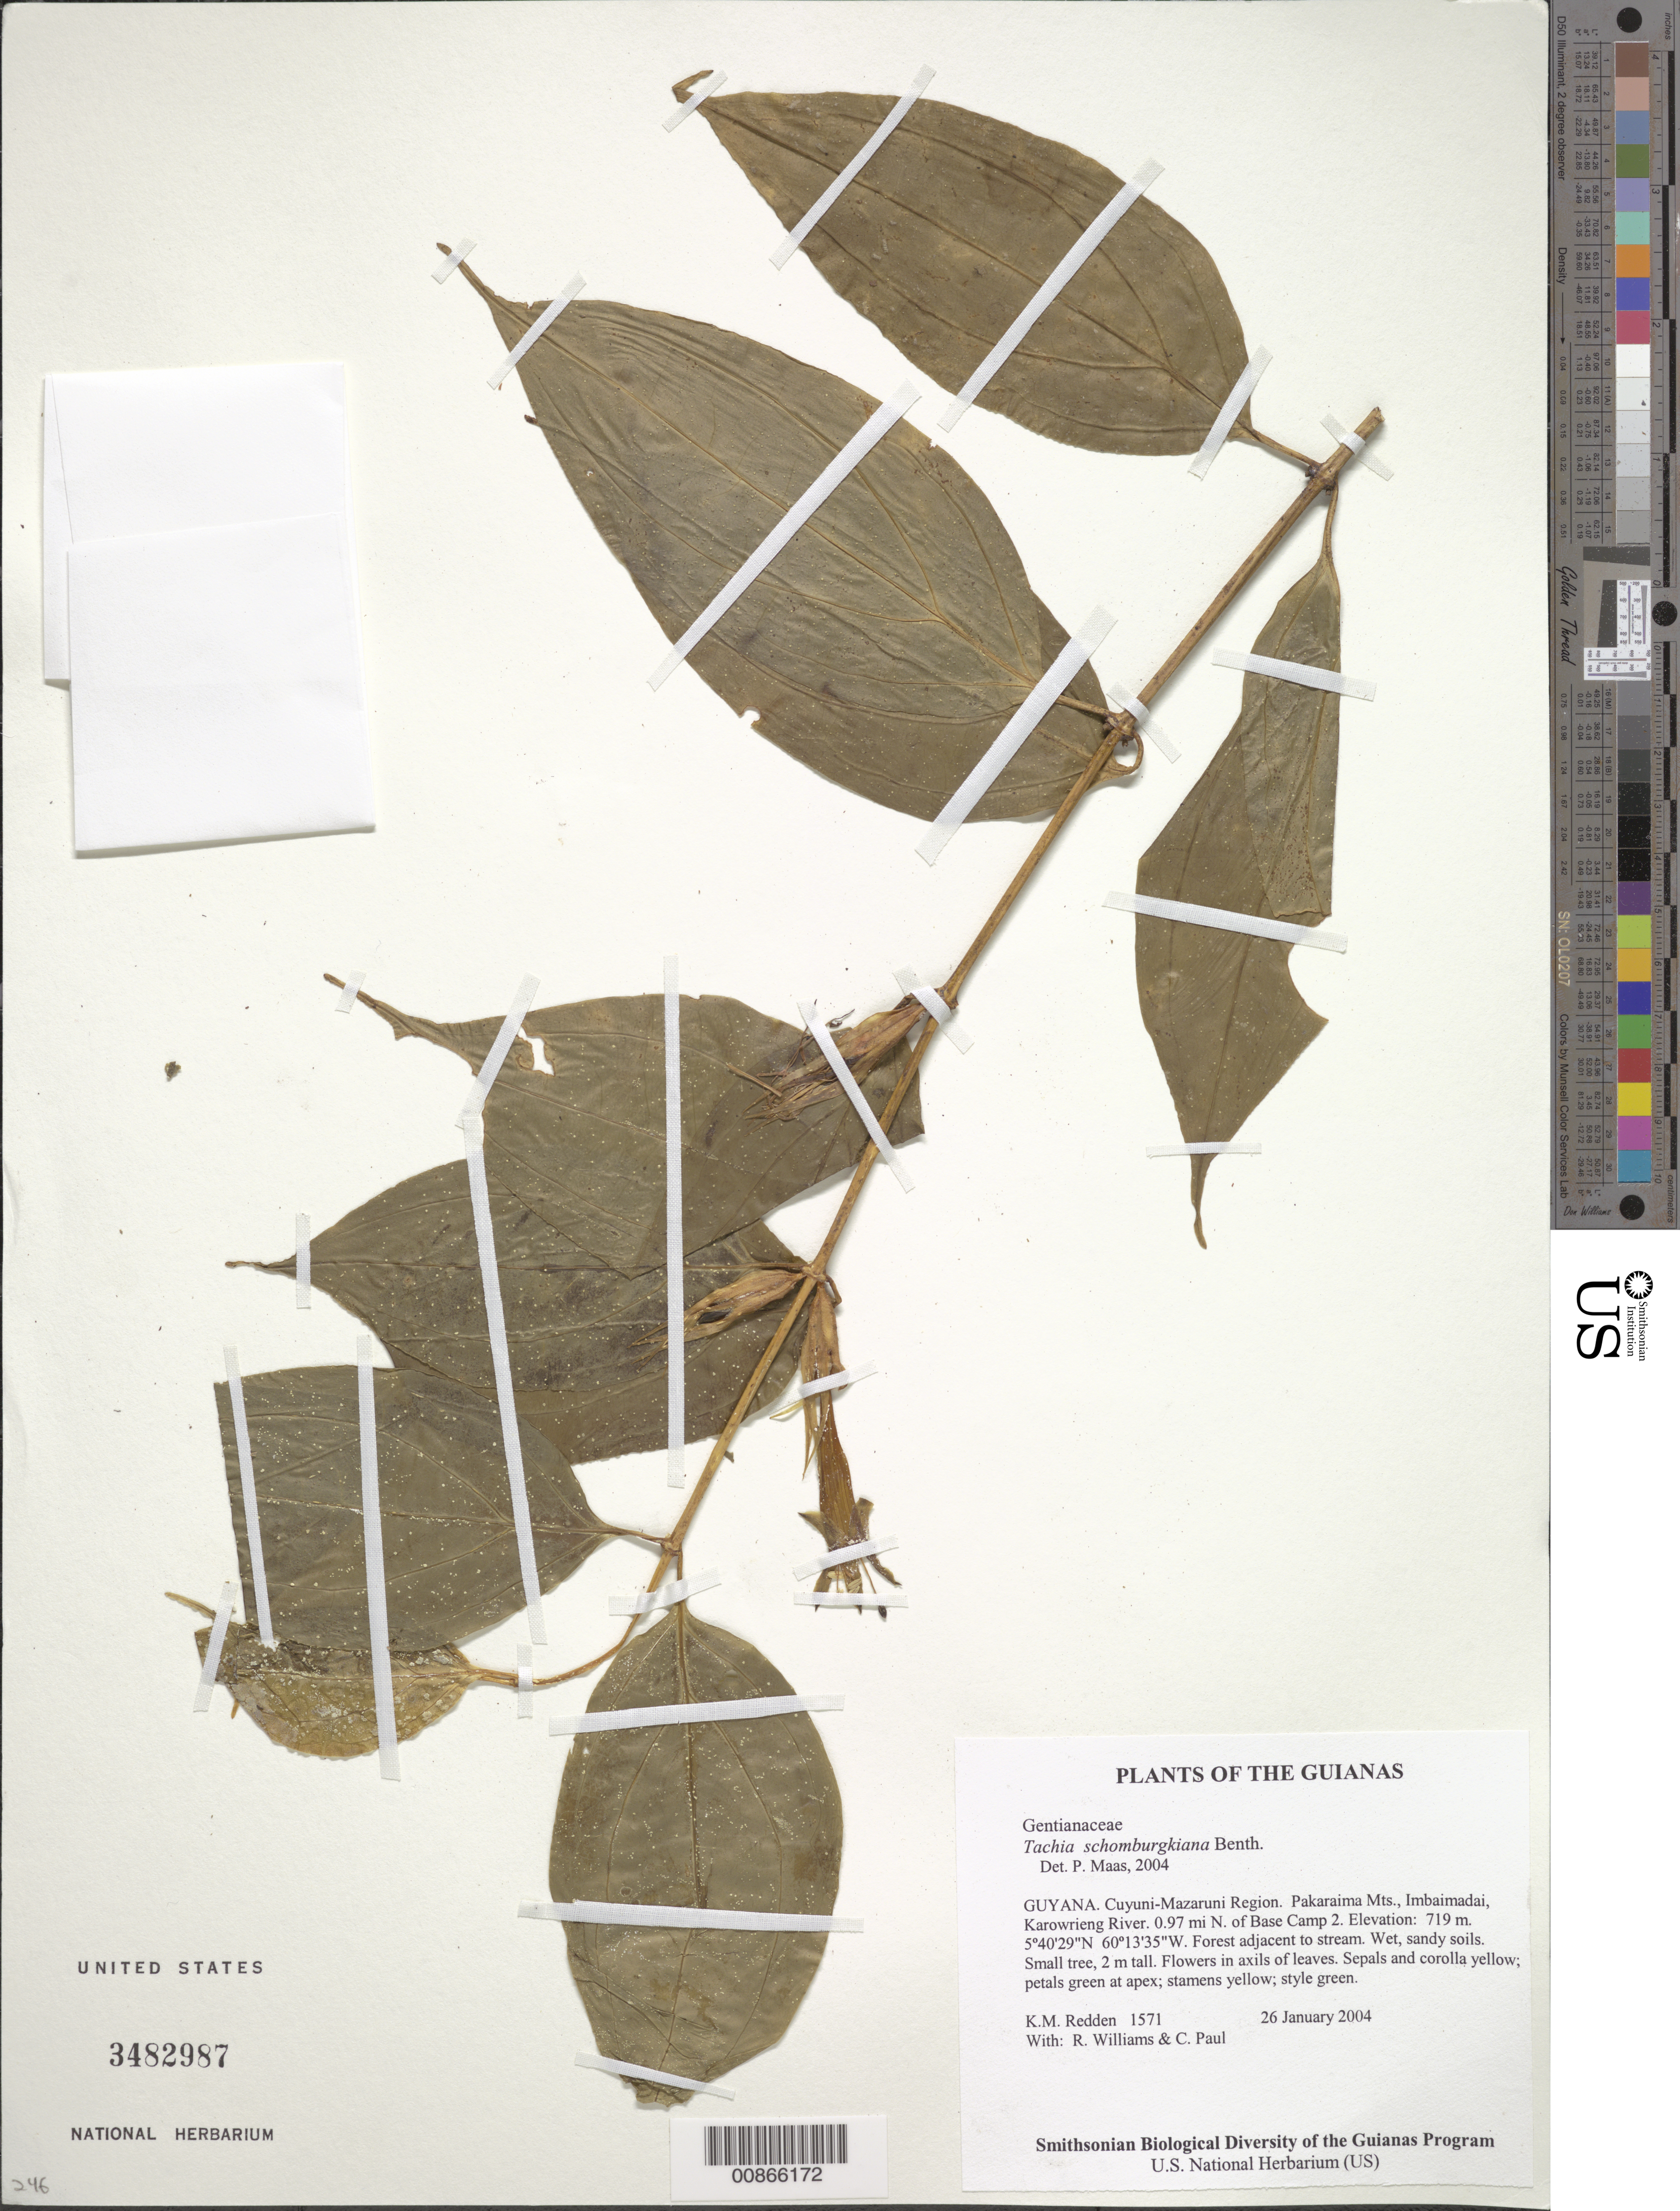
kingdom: Plantae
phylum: Tracheophyta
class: Magnoliopsida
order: Gentianales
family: Gentianaceae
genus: Tachia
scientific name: Tachia schomburgkiana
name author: Benth.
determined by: Maas, Paul J. M.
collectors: K. M. Redden, R. Williams & C. Paul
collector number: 1571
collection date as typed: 26 January 2004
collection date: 2004-01-26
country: Guyana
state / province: Cuyuni-Mazaruni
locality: Pakaraima Mts., Imbaimadai, Karowrieng River. 0.97 mi N. of Base Camp 2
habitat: Forest adjacent to stream. Wet, sandy soils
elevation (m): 719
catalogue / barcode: US 3482987